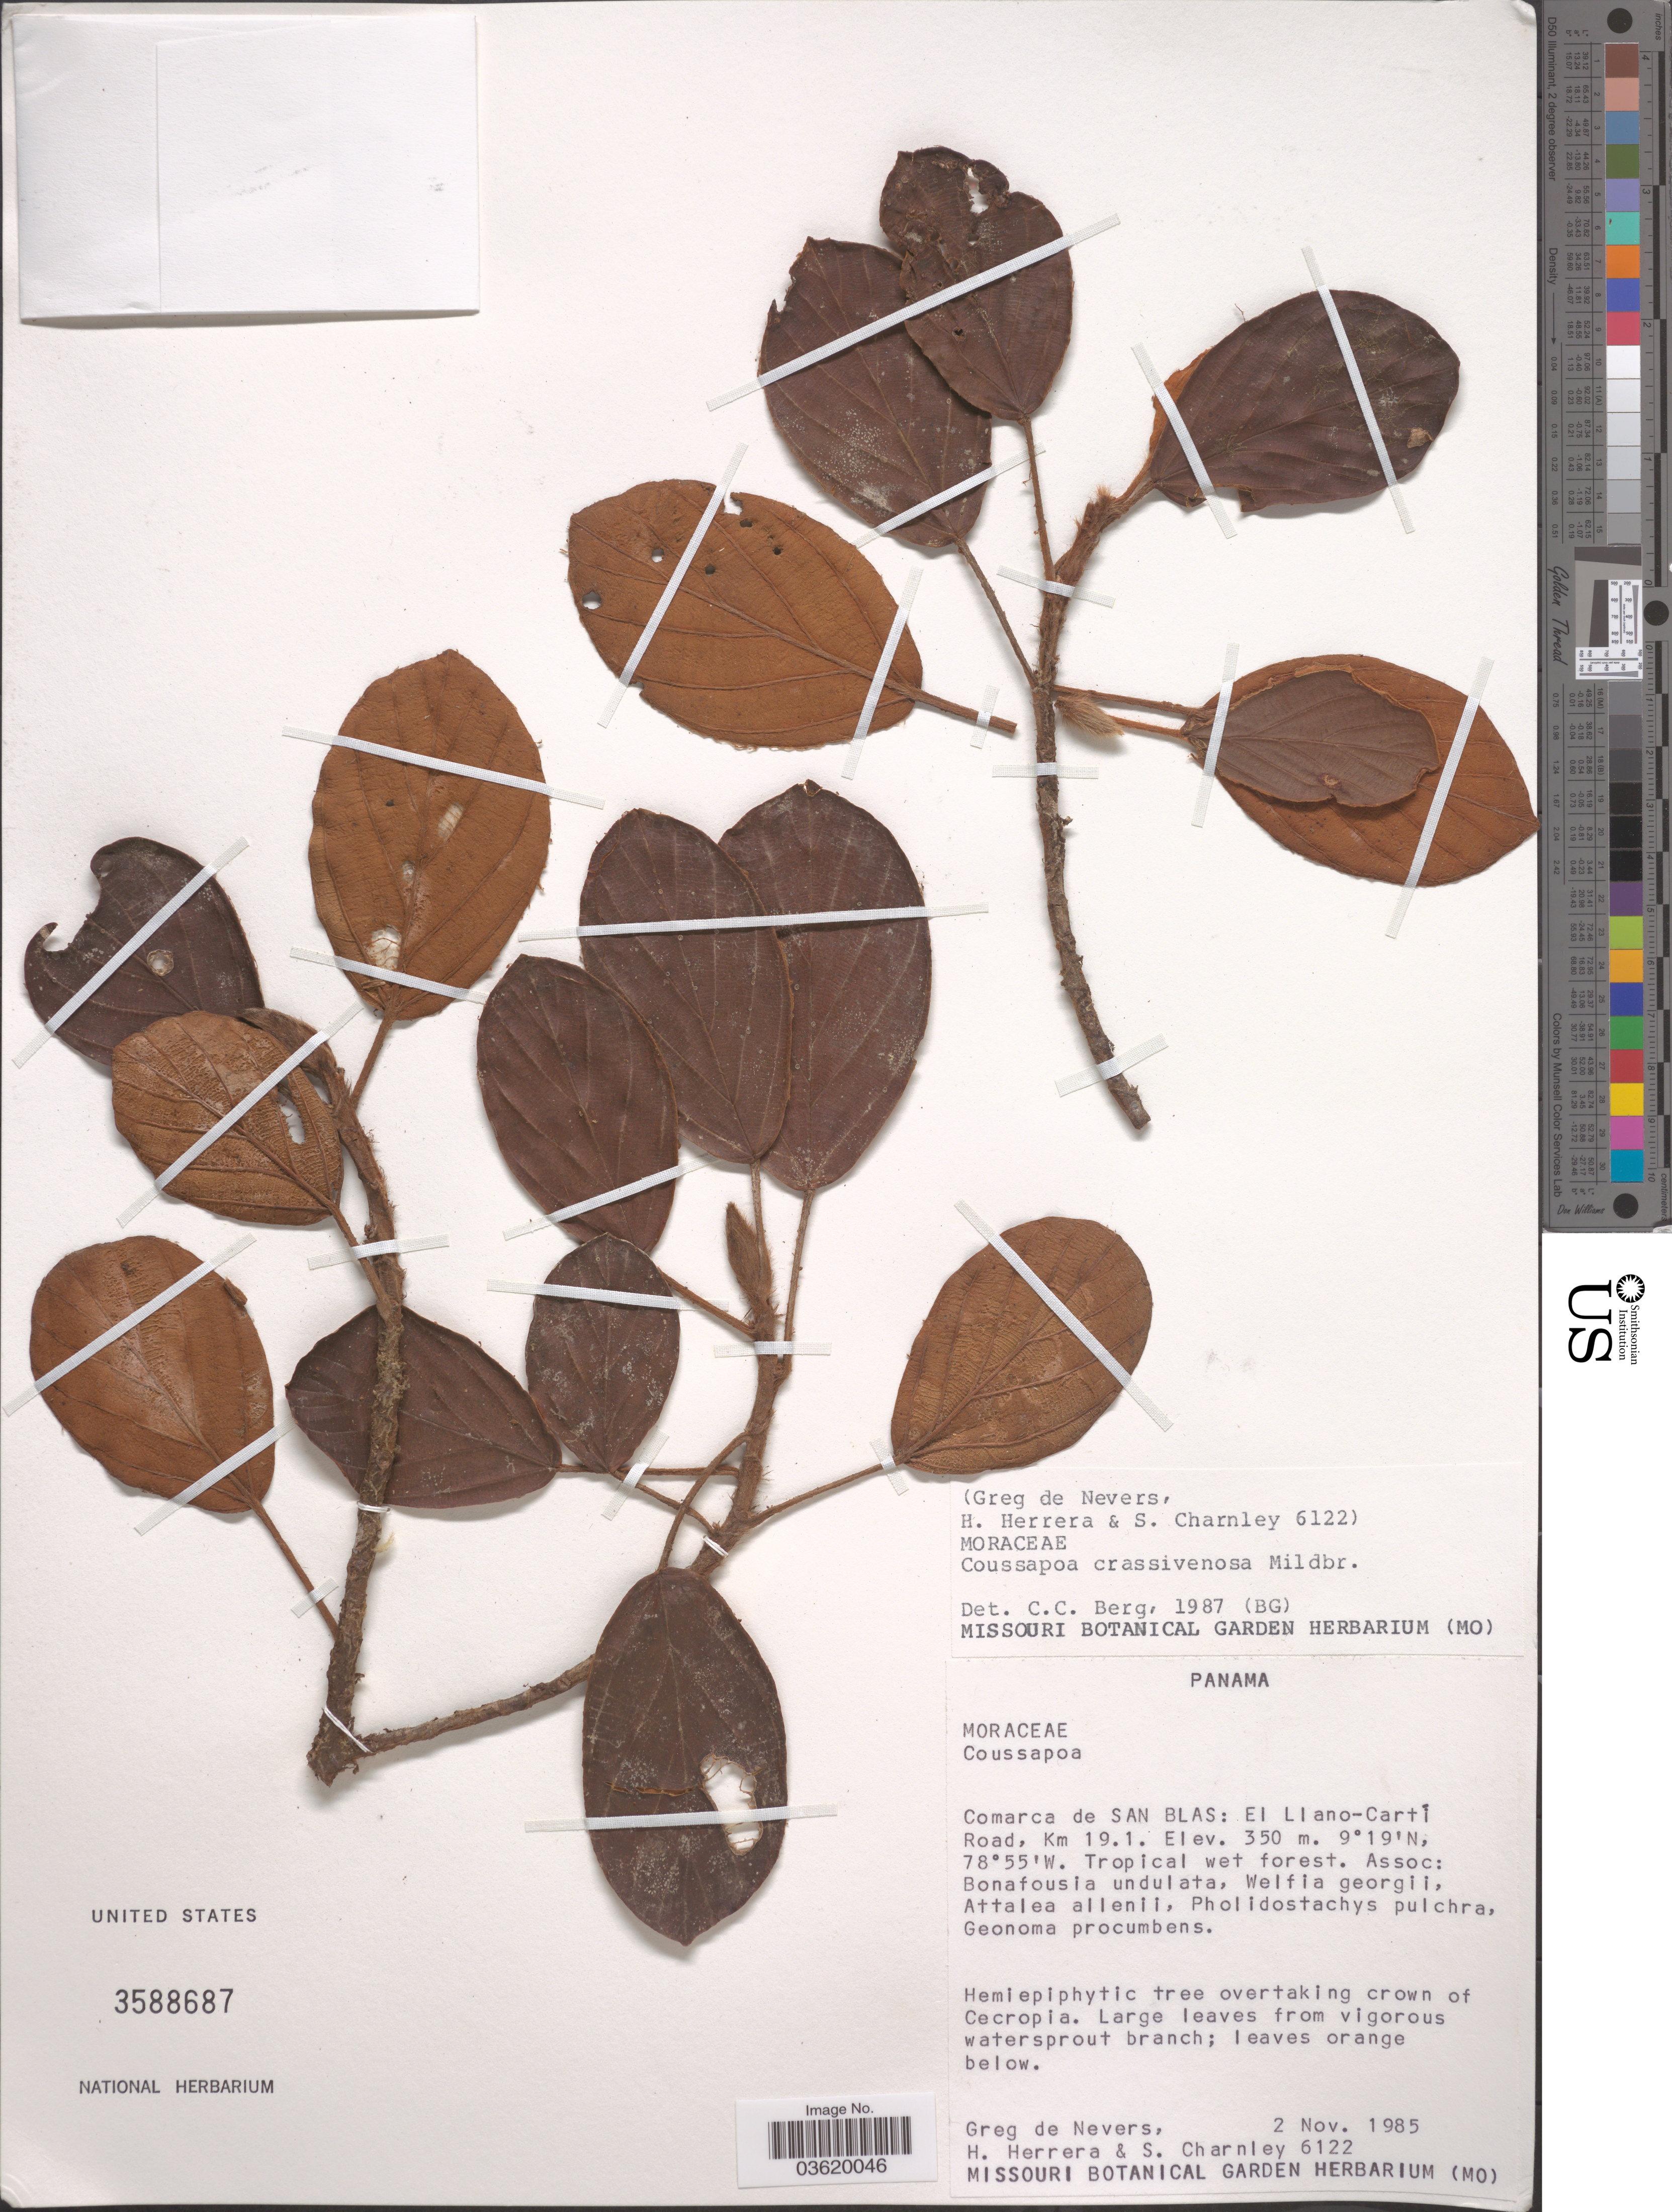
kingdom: Plantae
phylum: Tracheophyta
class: Magnoliopsida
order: Rosales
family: Urticaceae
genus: Coussapoa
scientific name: Coussapoa crassivenosa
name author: Mildbr.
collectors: G. C. de Nevers, H. Herrera & S. Charnley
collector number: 6122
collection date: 1985-11-02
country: Panama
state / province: Kuna Yala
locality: Comarca de San Blas: El Llano-Cartí road, Km 19.1.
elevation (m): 350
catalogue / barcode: US 3588687